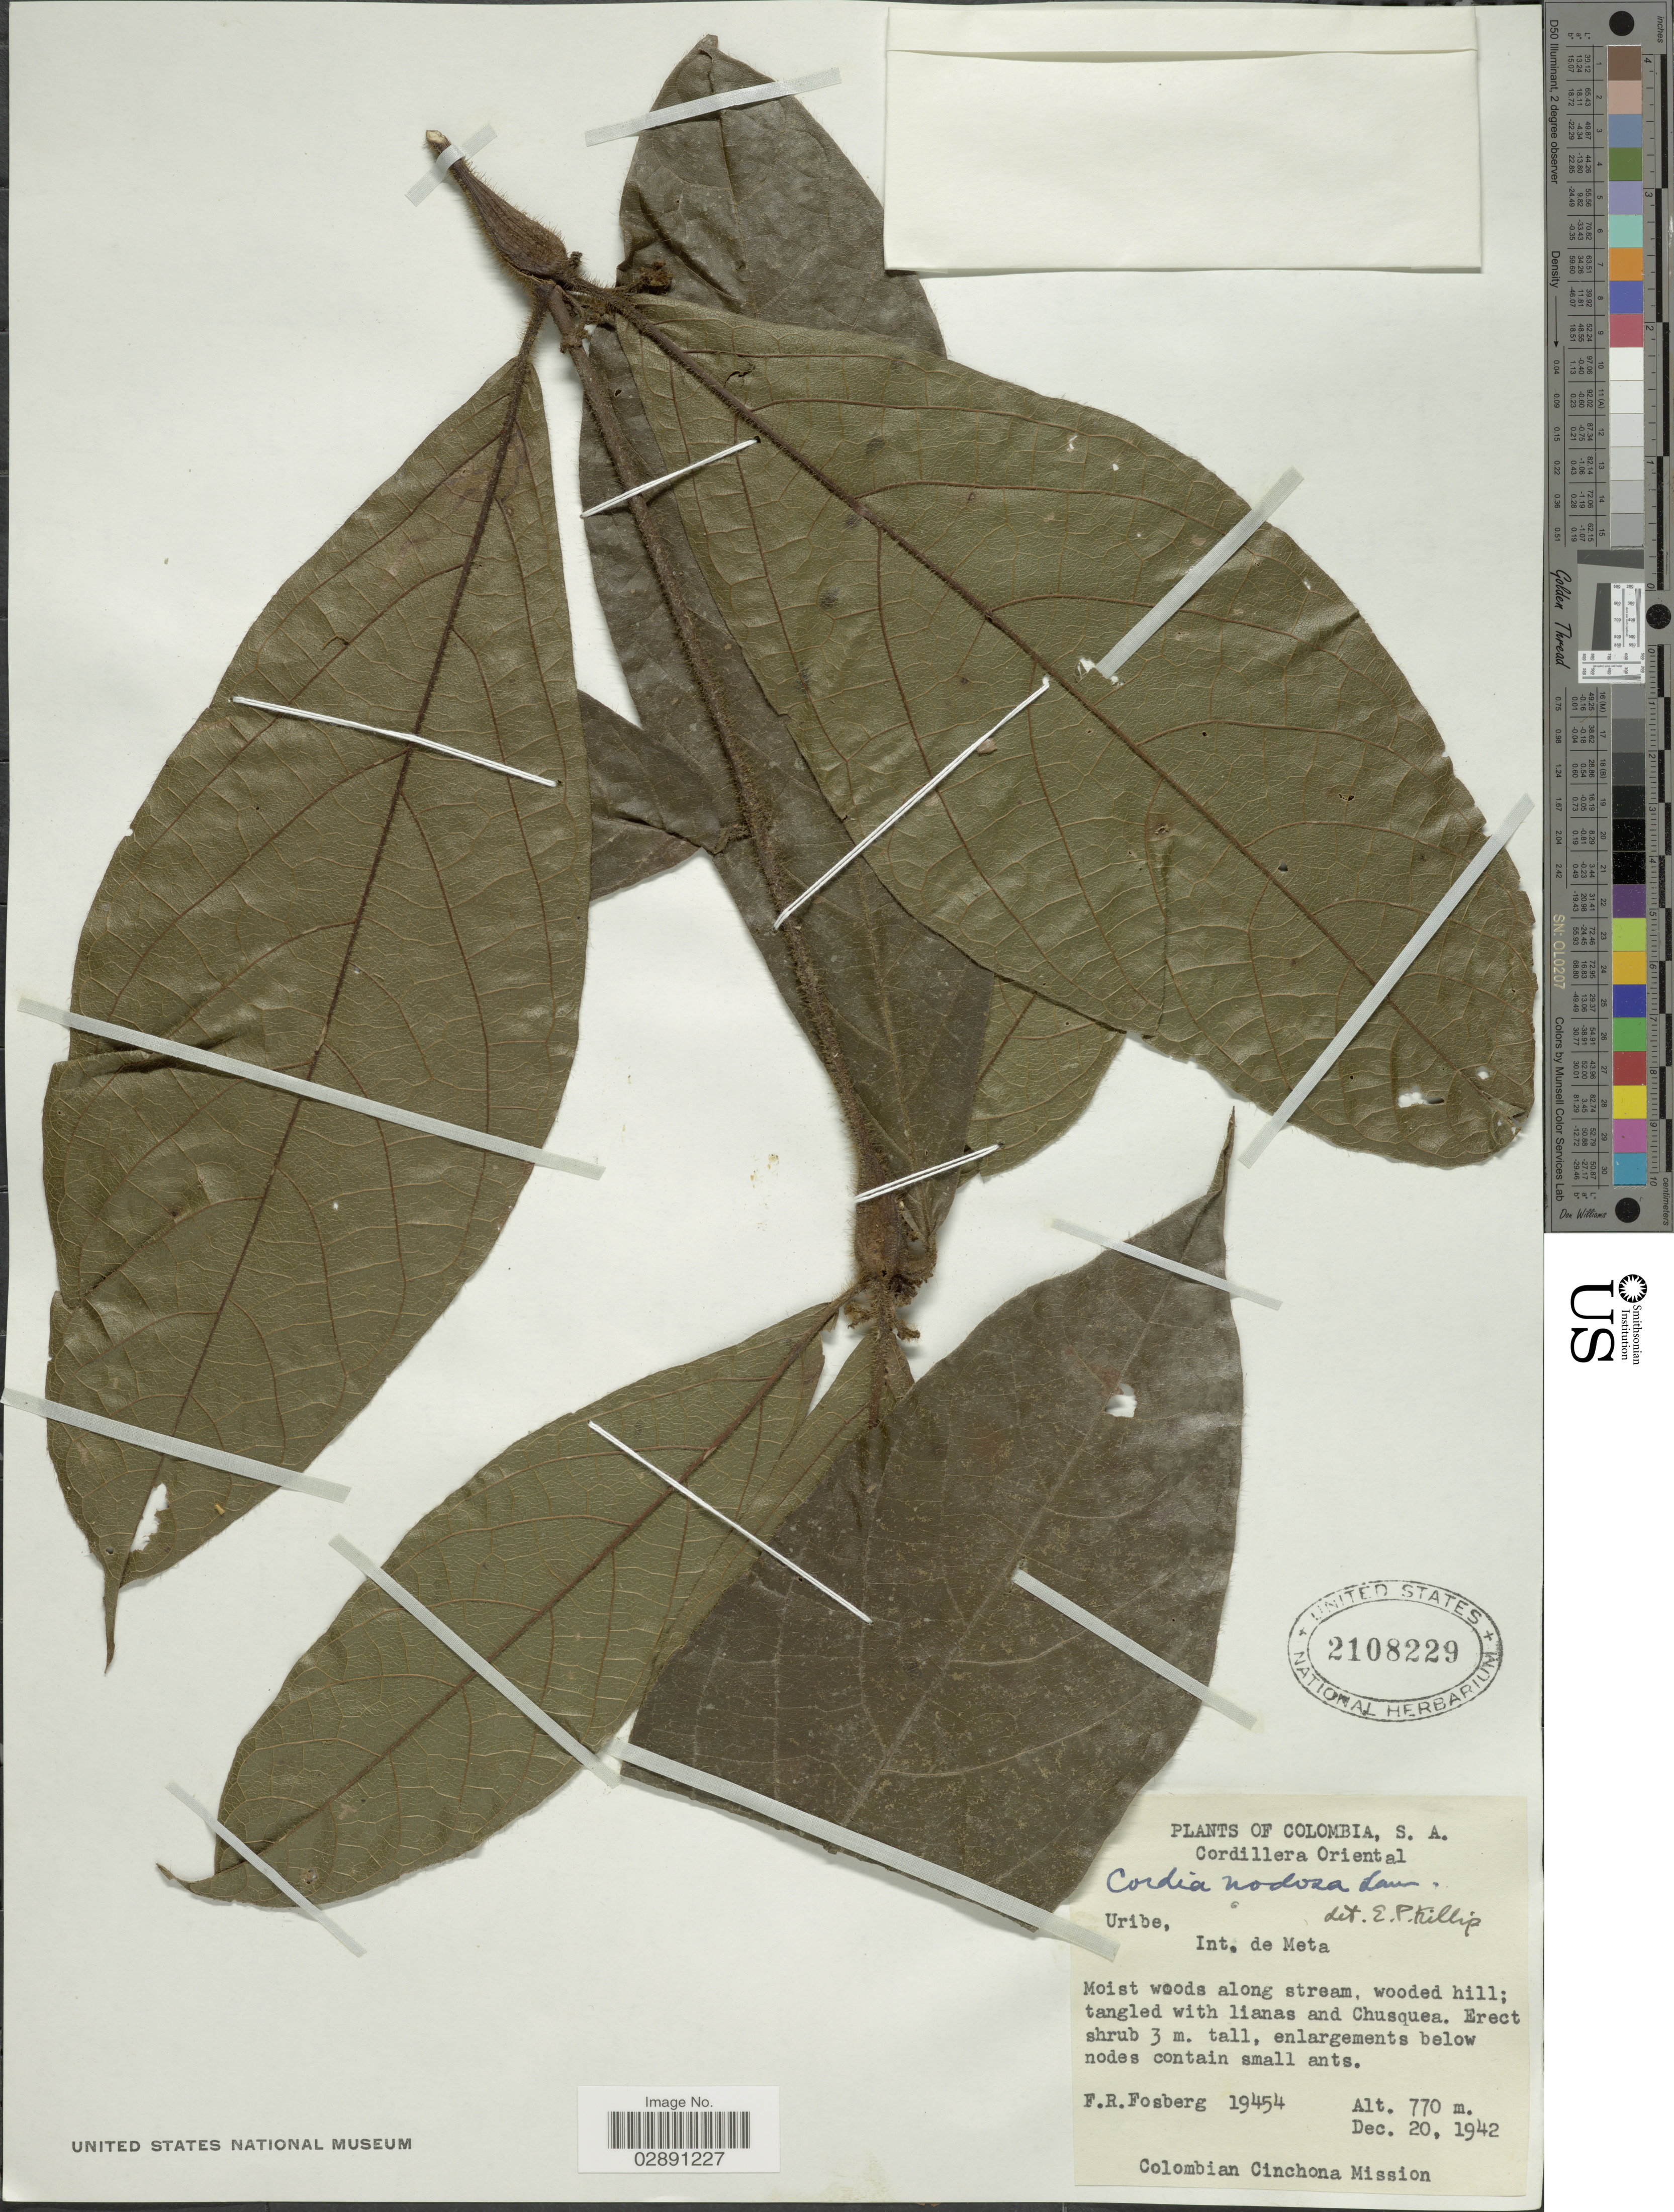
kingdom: Plantae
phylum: Tracheophyta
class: Magnoliopsida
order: Boraginales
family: Cordiaceae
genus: Cordia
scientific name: Cordia nodosa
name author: Lam.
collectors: F. R. Fosberg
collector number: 19454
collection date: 1942-12-20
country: Colombia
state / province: Meta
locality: Cordillera Oriental. Uribe, Int. de Meta. Cinchona.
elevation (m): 770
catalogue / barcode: US 2108229